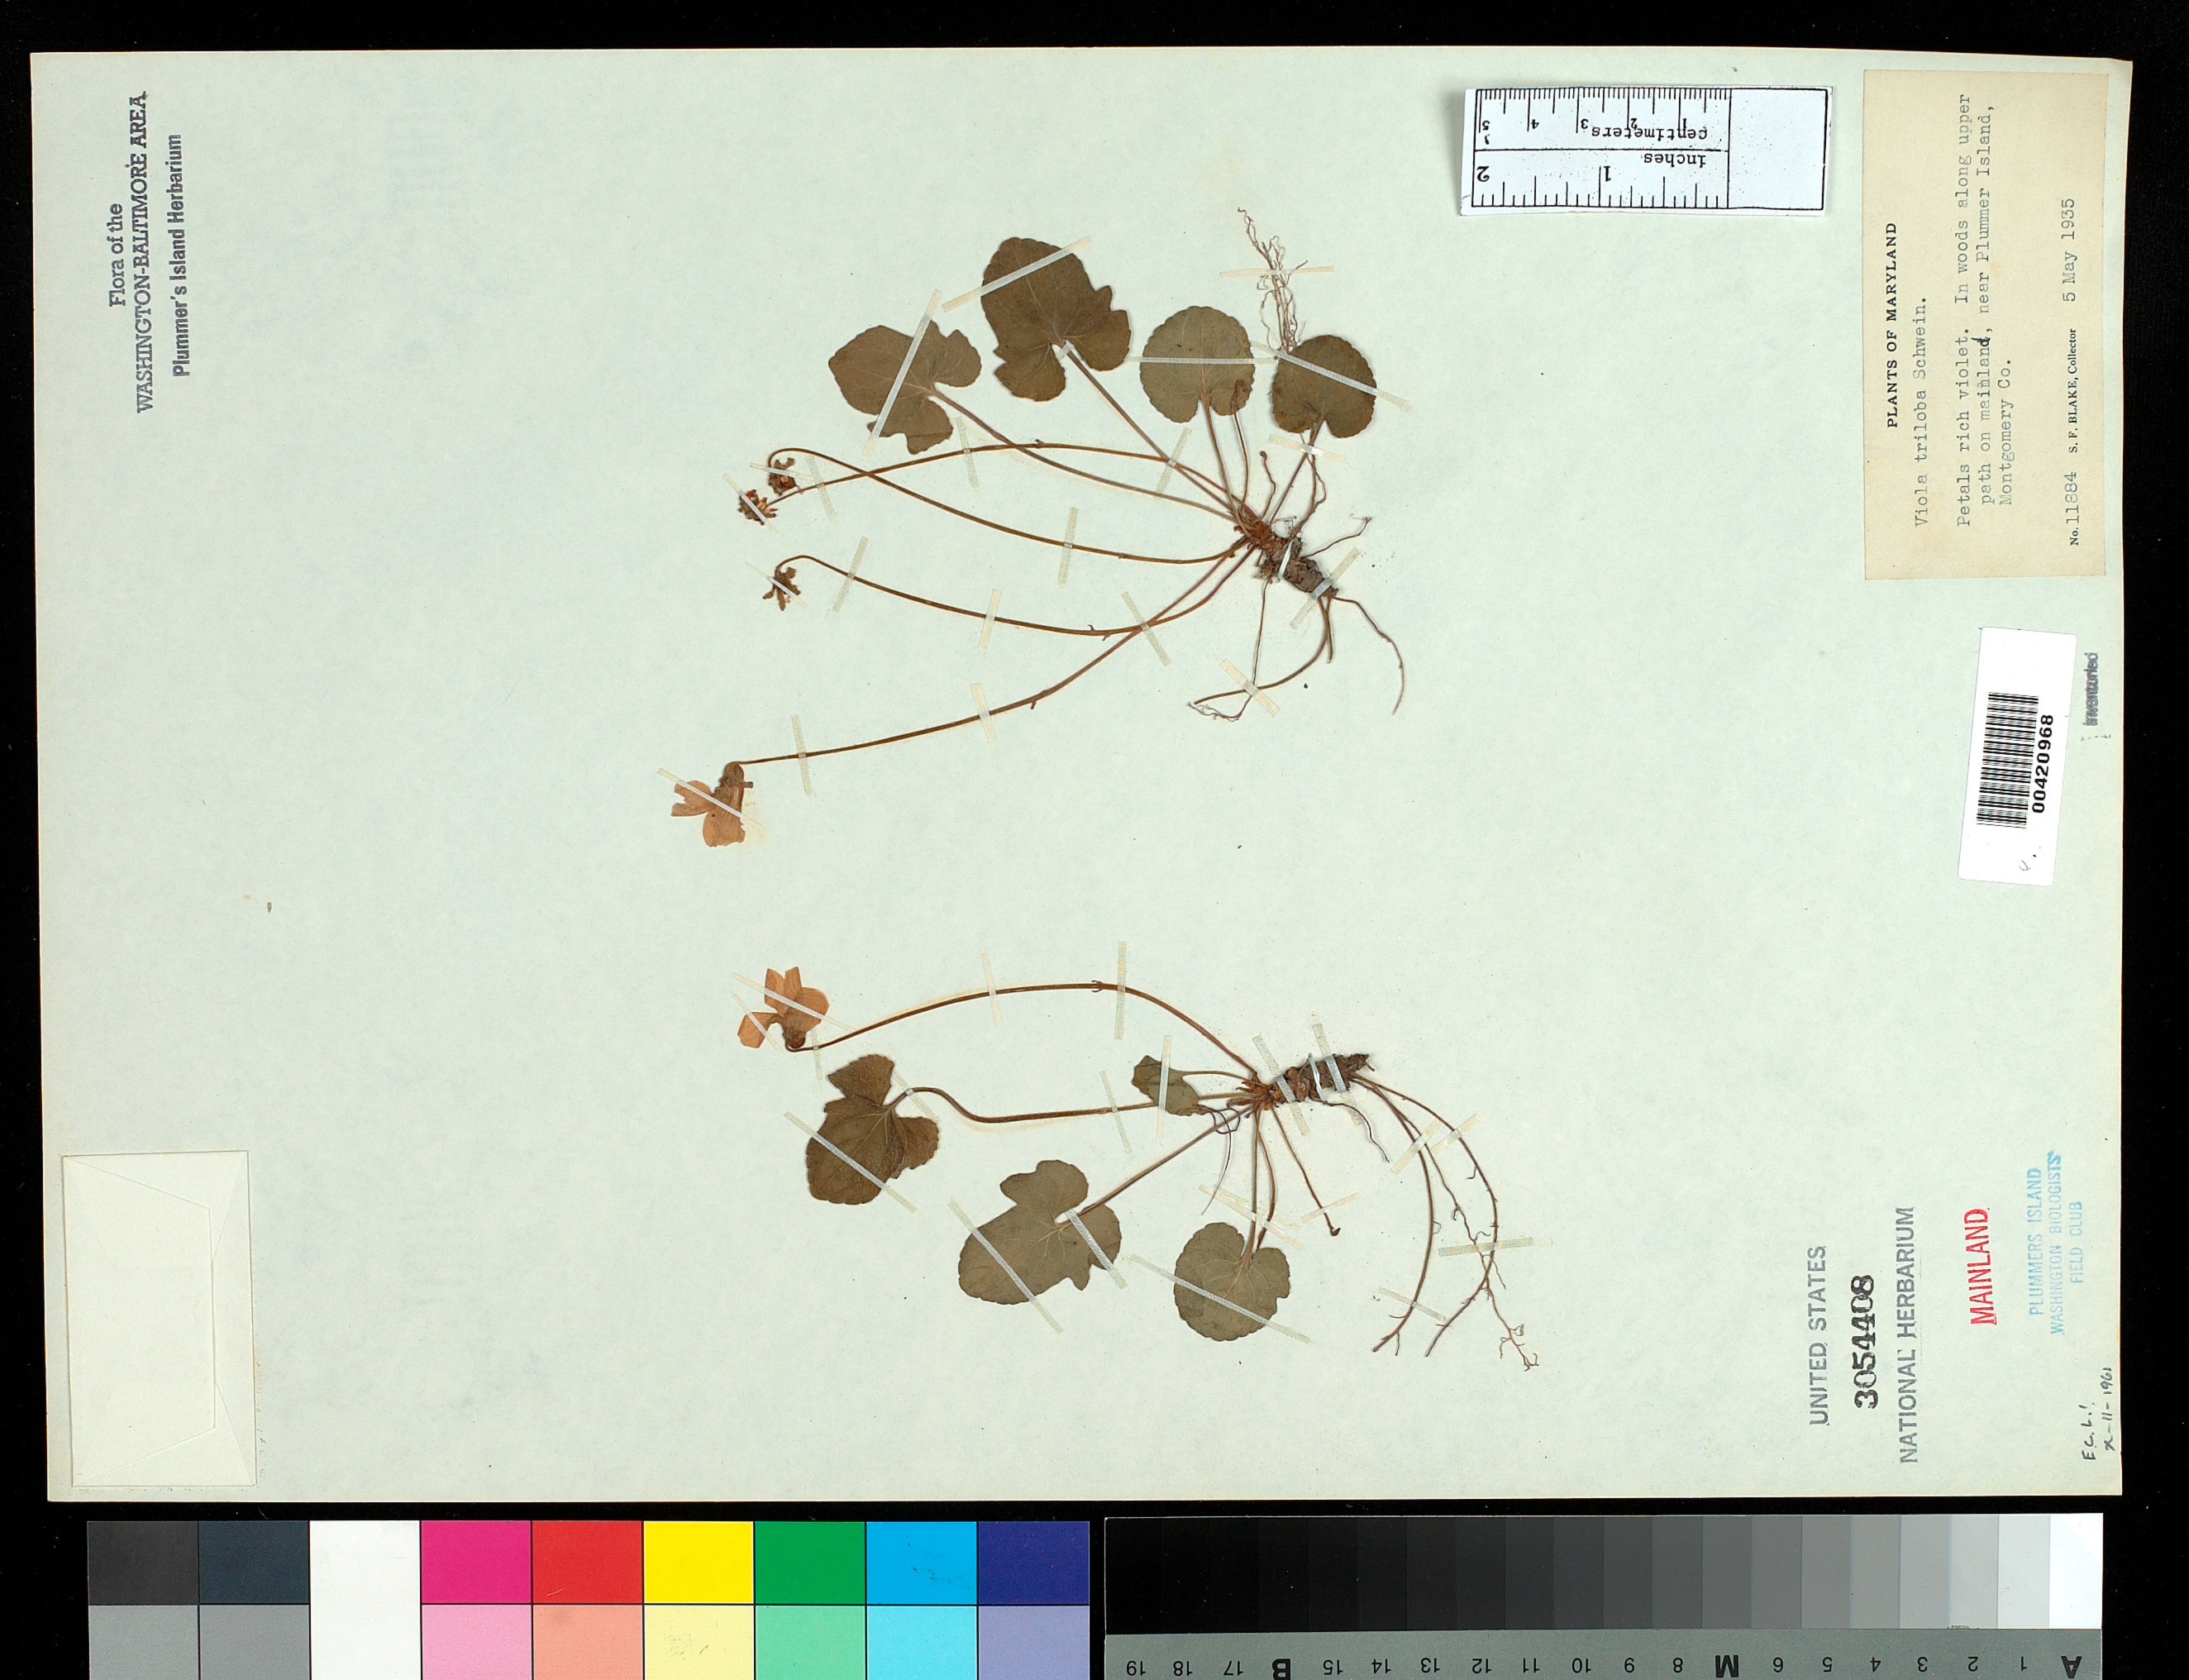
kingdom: Plantae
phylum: Tracheophyta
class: Magnoliopsida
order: Malpighiales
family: Violaceae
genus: Viola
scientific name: Viola palmata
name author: L.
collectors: S. Blake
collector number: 11884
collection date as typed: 05 May 1935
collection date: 1935-05-05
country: United States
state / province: Maryland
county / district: Montgomery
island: Plummers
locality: Plummer's Island; in woods along upper path on mainland C. & O. Canal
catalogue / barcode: US 3054408